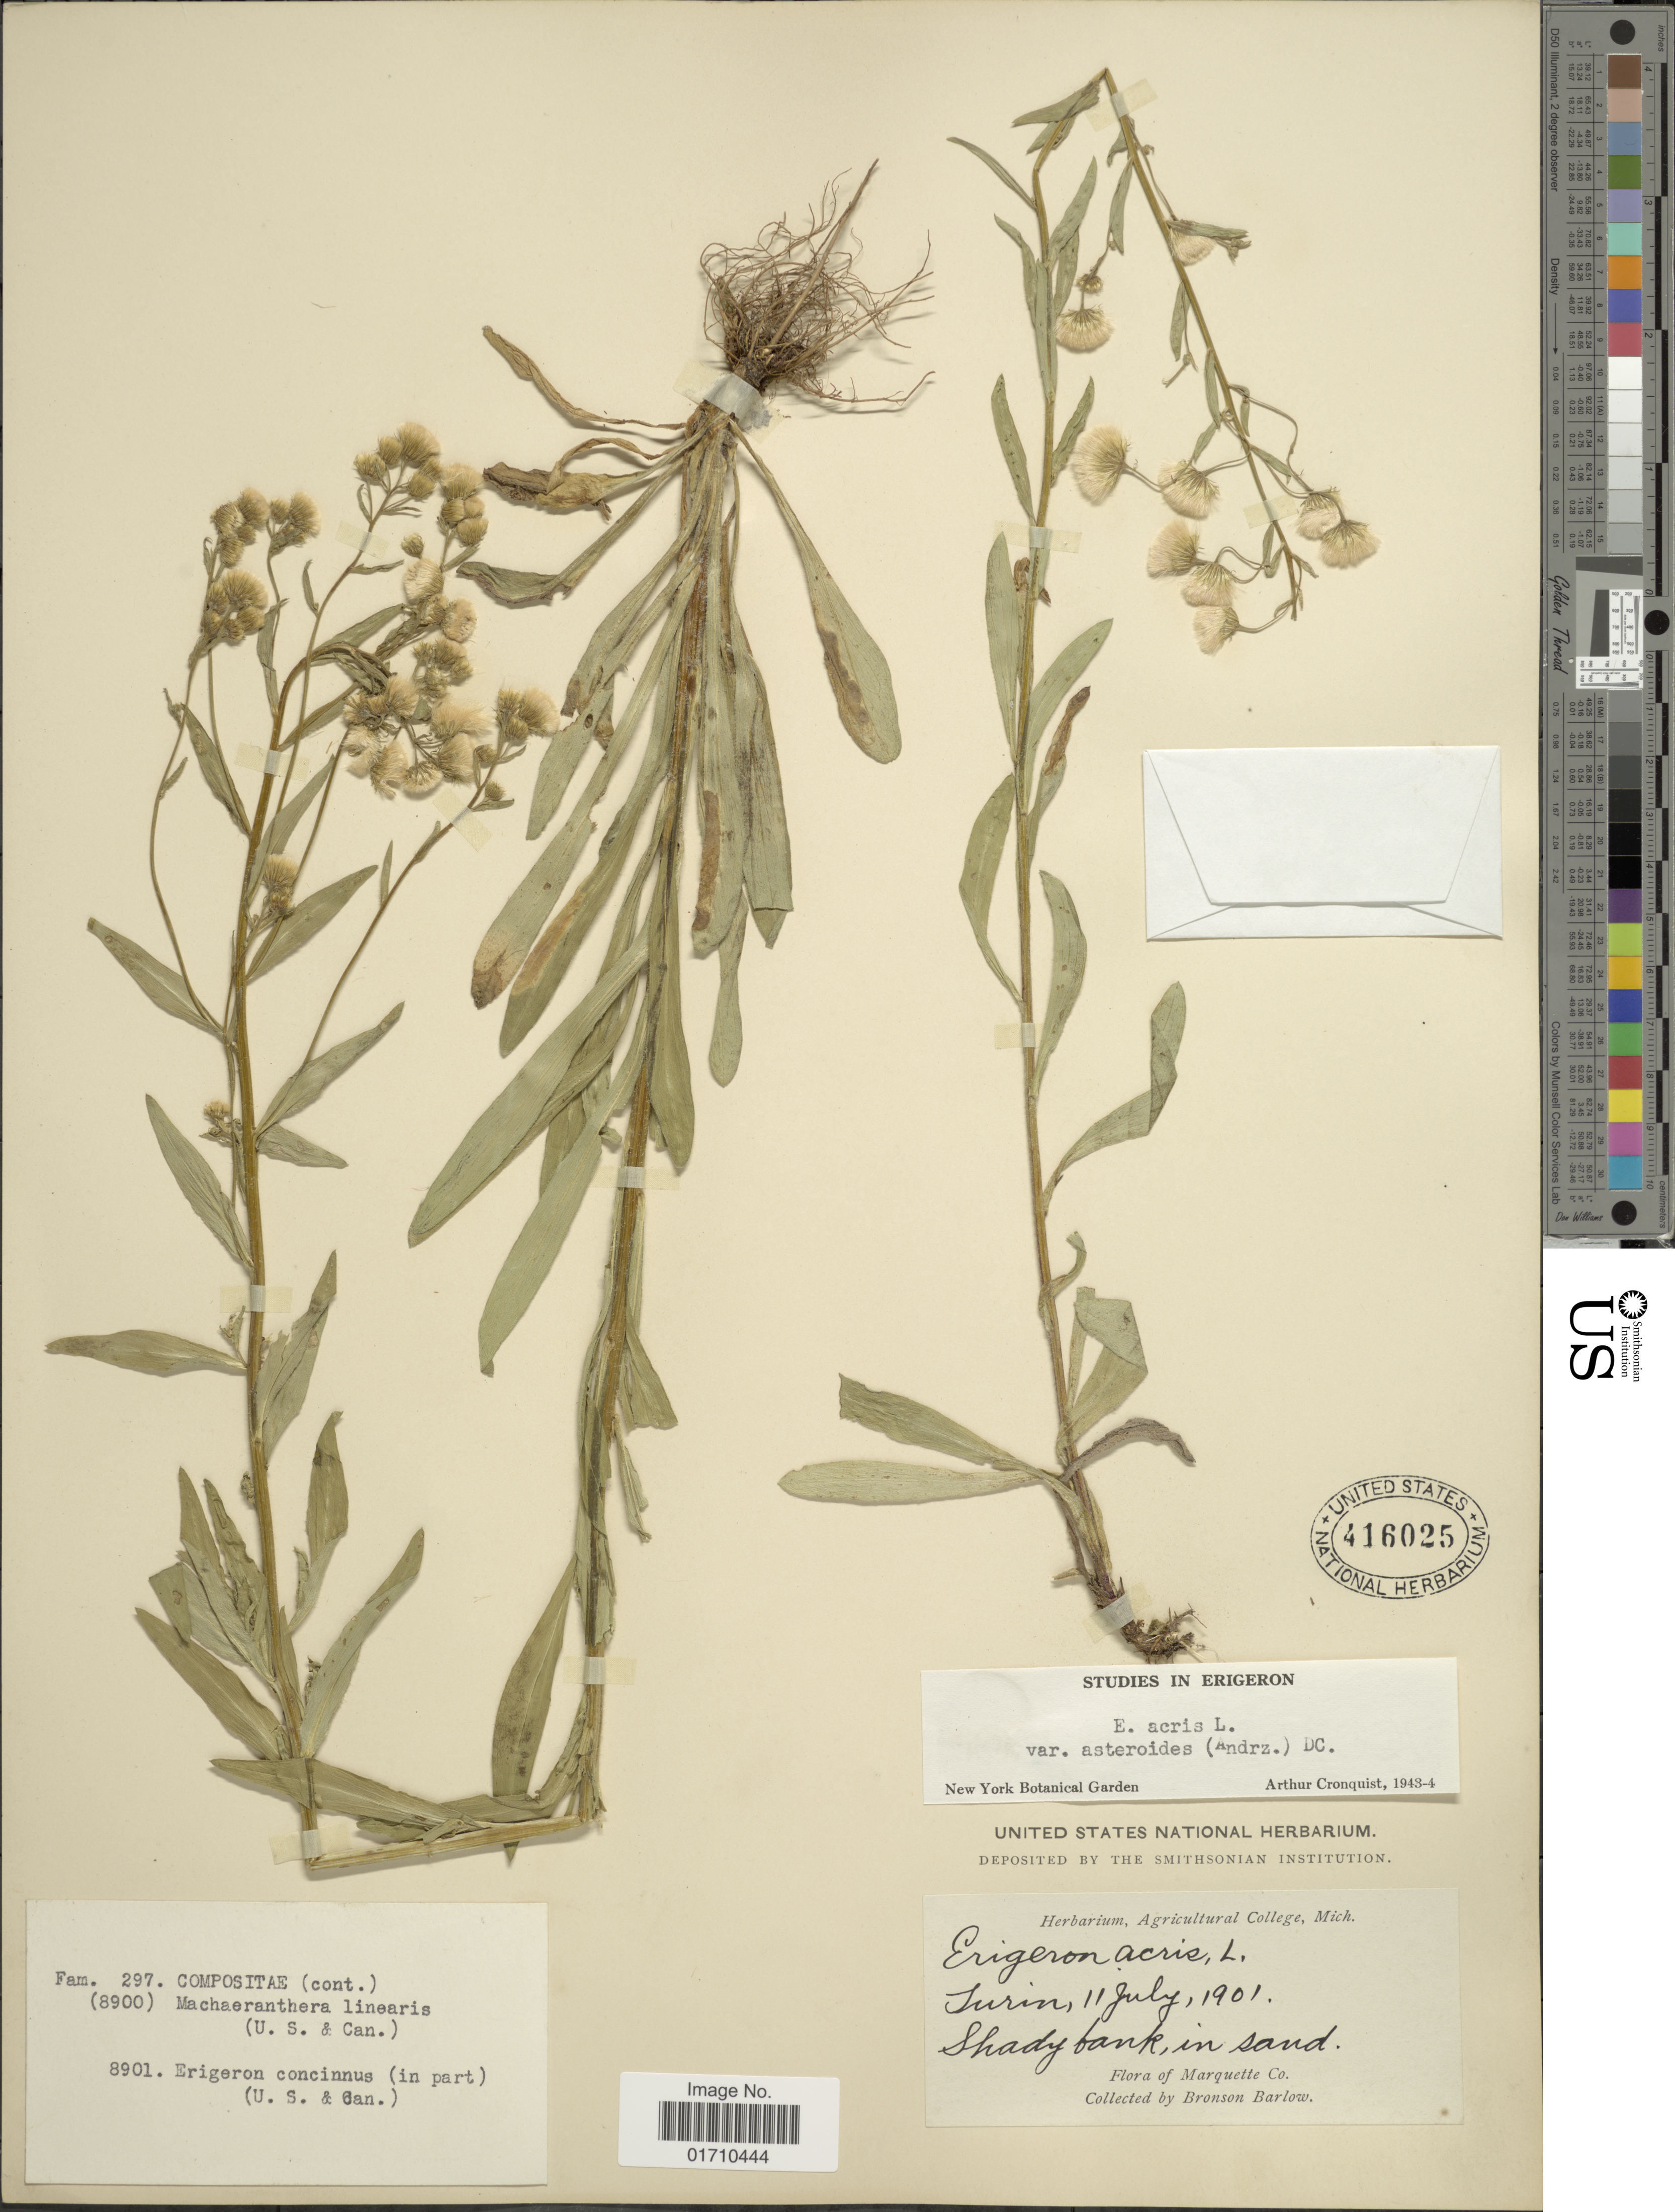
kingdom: Plantae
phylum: Tracheophyta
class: Magnoliopsida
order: Asterales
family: Asteraceae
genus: Erigeron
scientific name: Erigeron acris var. asteroides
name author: (Andrz.) DC.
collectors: Barlow, B.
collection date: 1901-07-11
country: United States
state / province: Michigan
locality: Turin, Shady bank in sand, Marquette Co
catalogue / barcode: US 416025